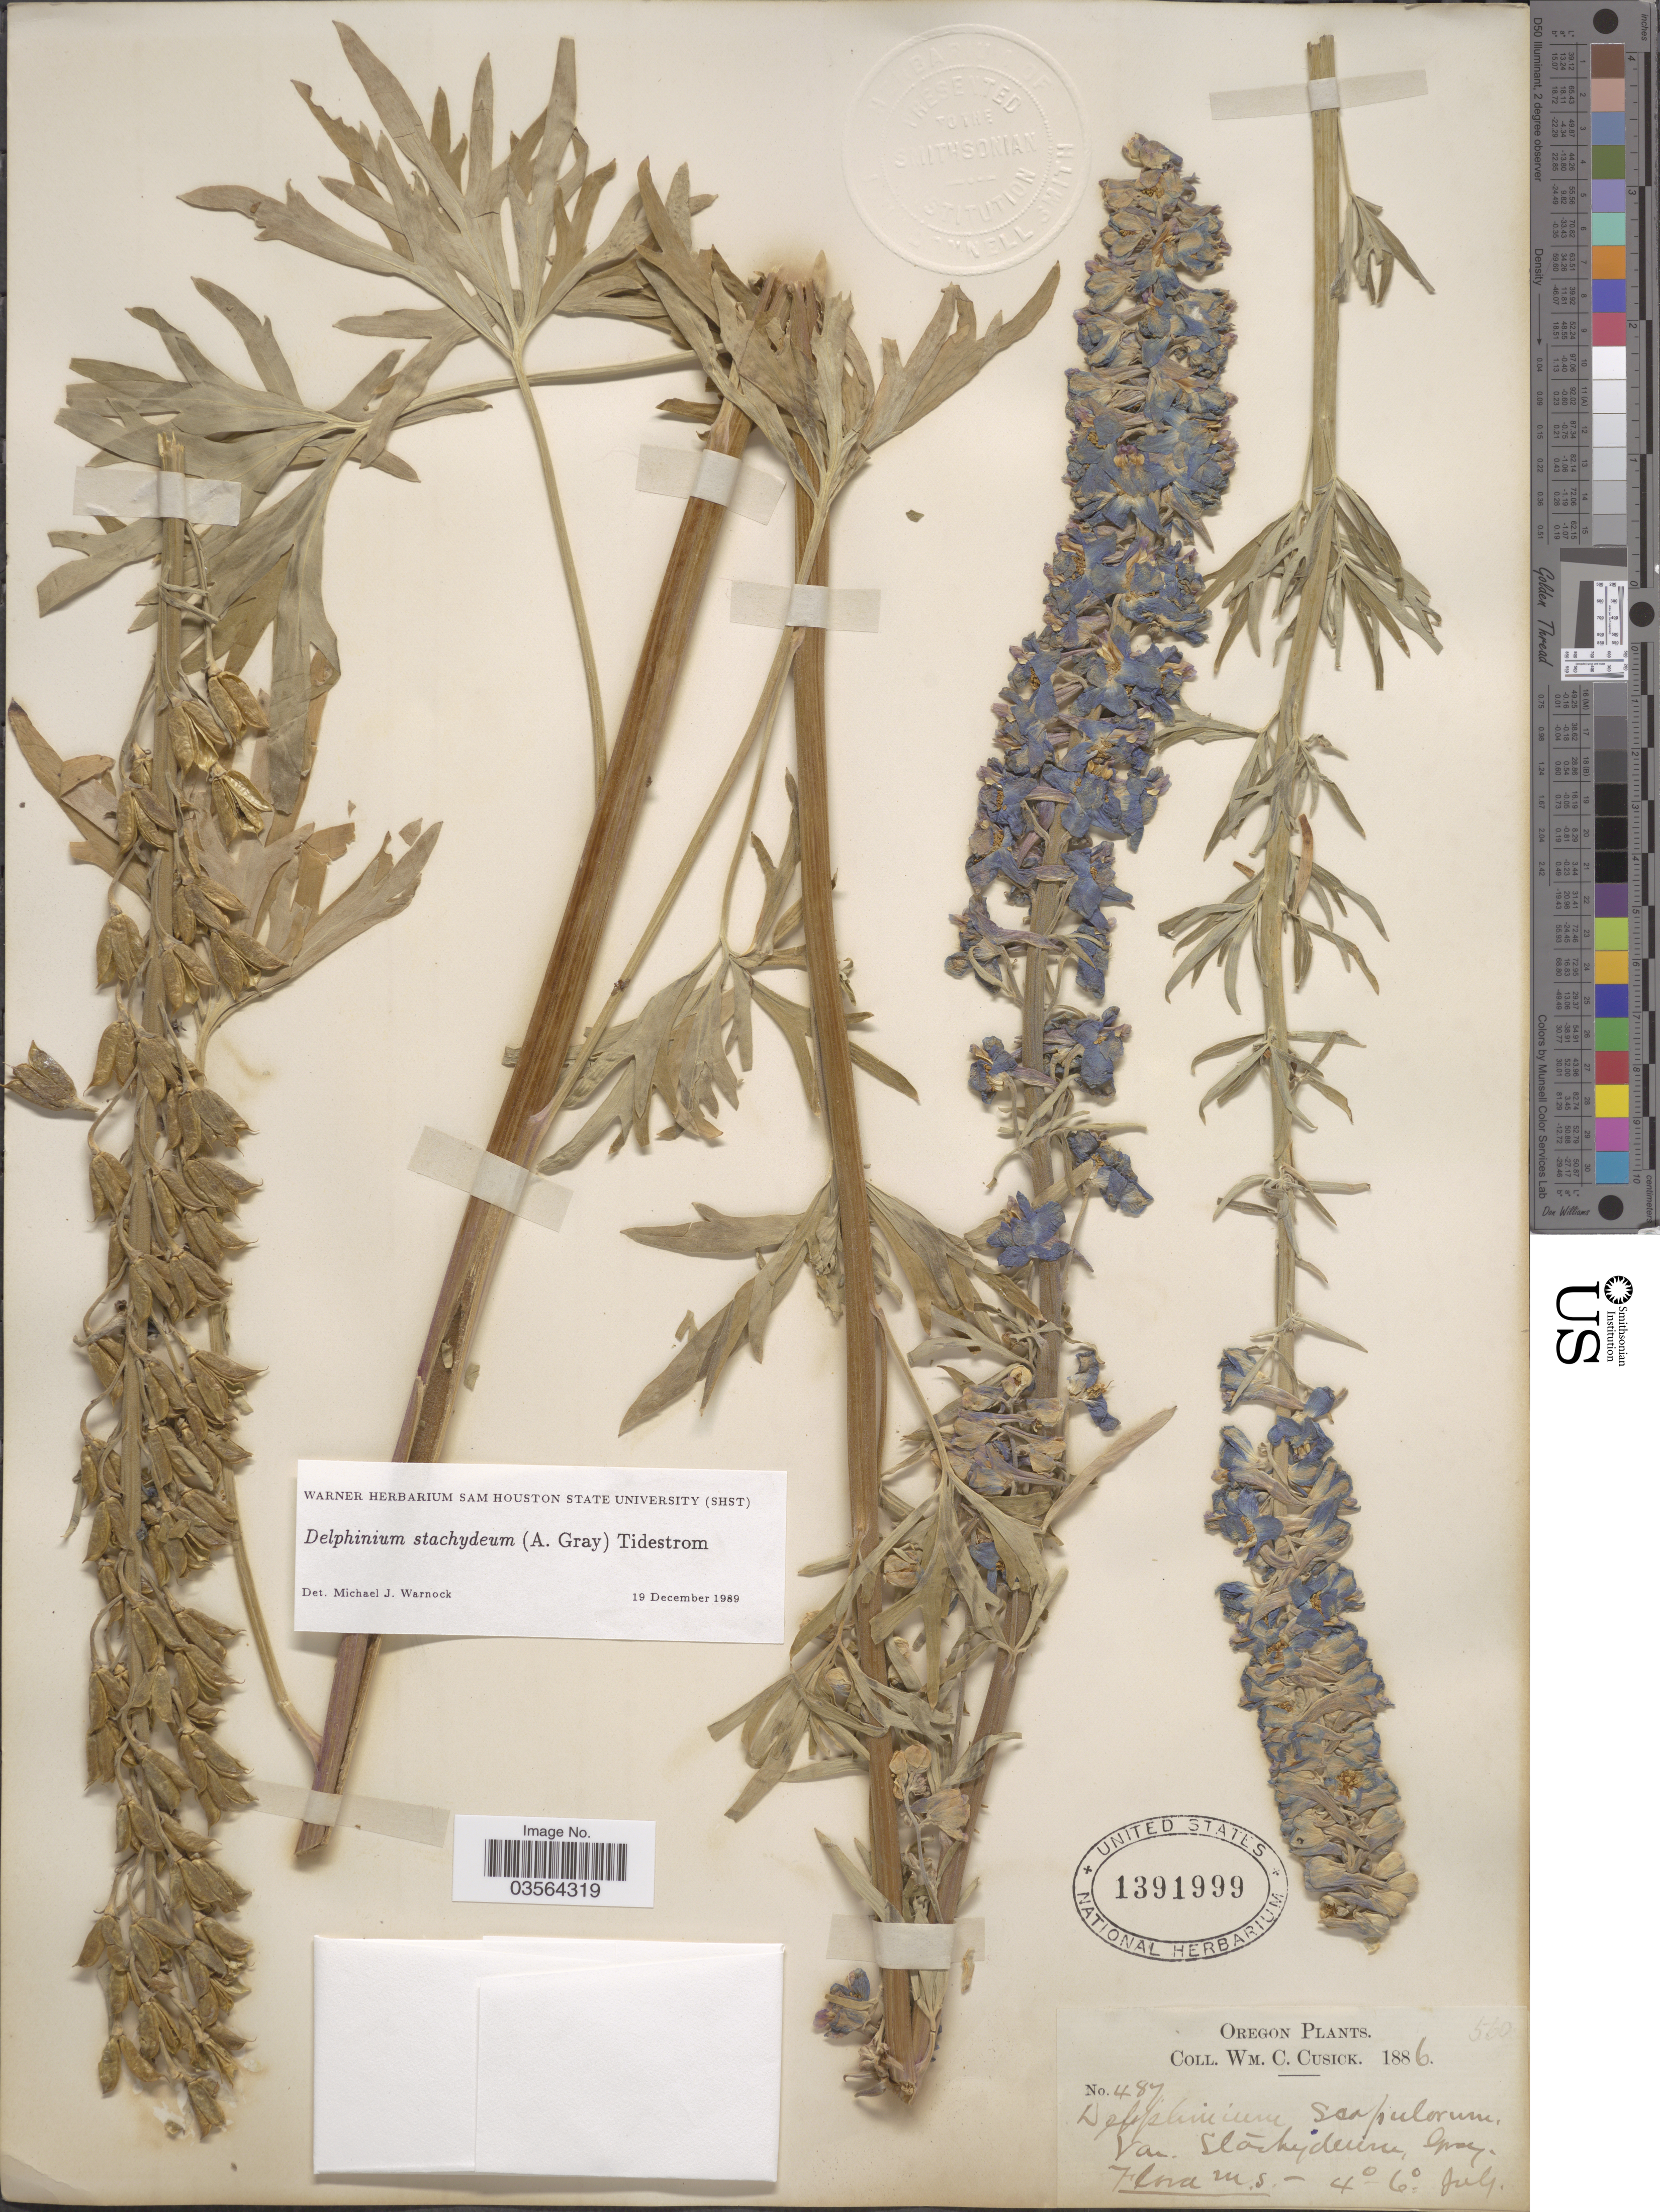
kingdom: Plantae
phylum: Tracheophyta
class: Magnoliopsida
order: Ranunculales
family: Ranunculaceae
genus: Delphinium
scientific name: Delphinium stachydeum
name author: (A. Gray) Tidestr.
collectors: W. C. Cusick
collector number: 487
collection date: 1886-07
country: United States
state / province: Oregon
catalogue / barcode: US 1391999